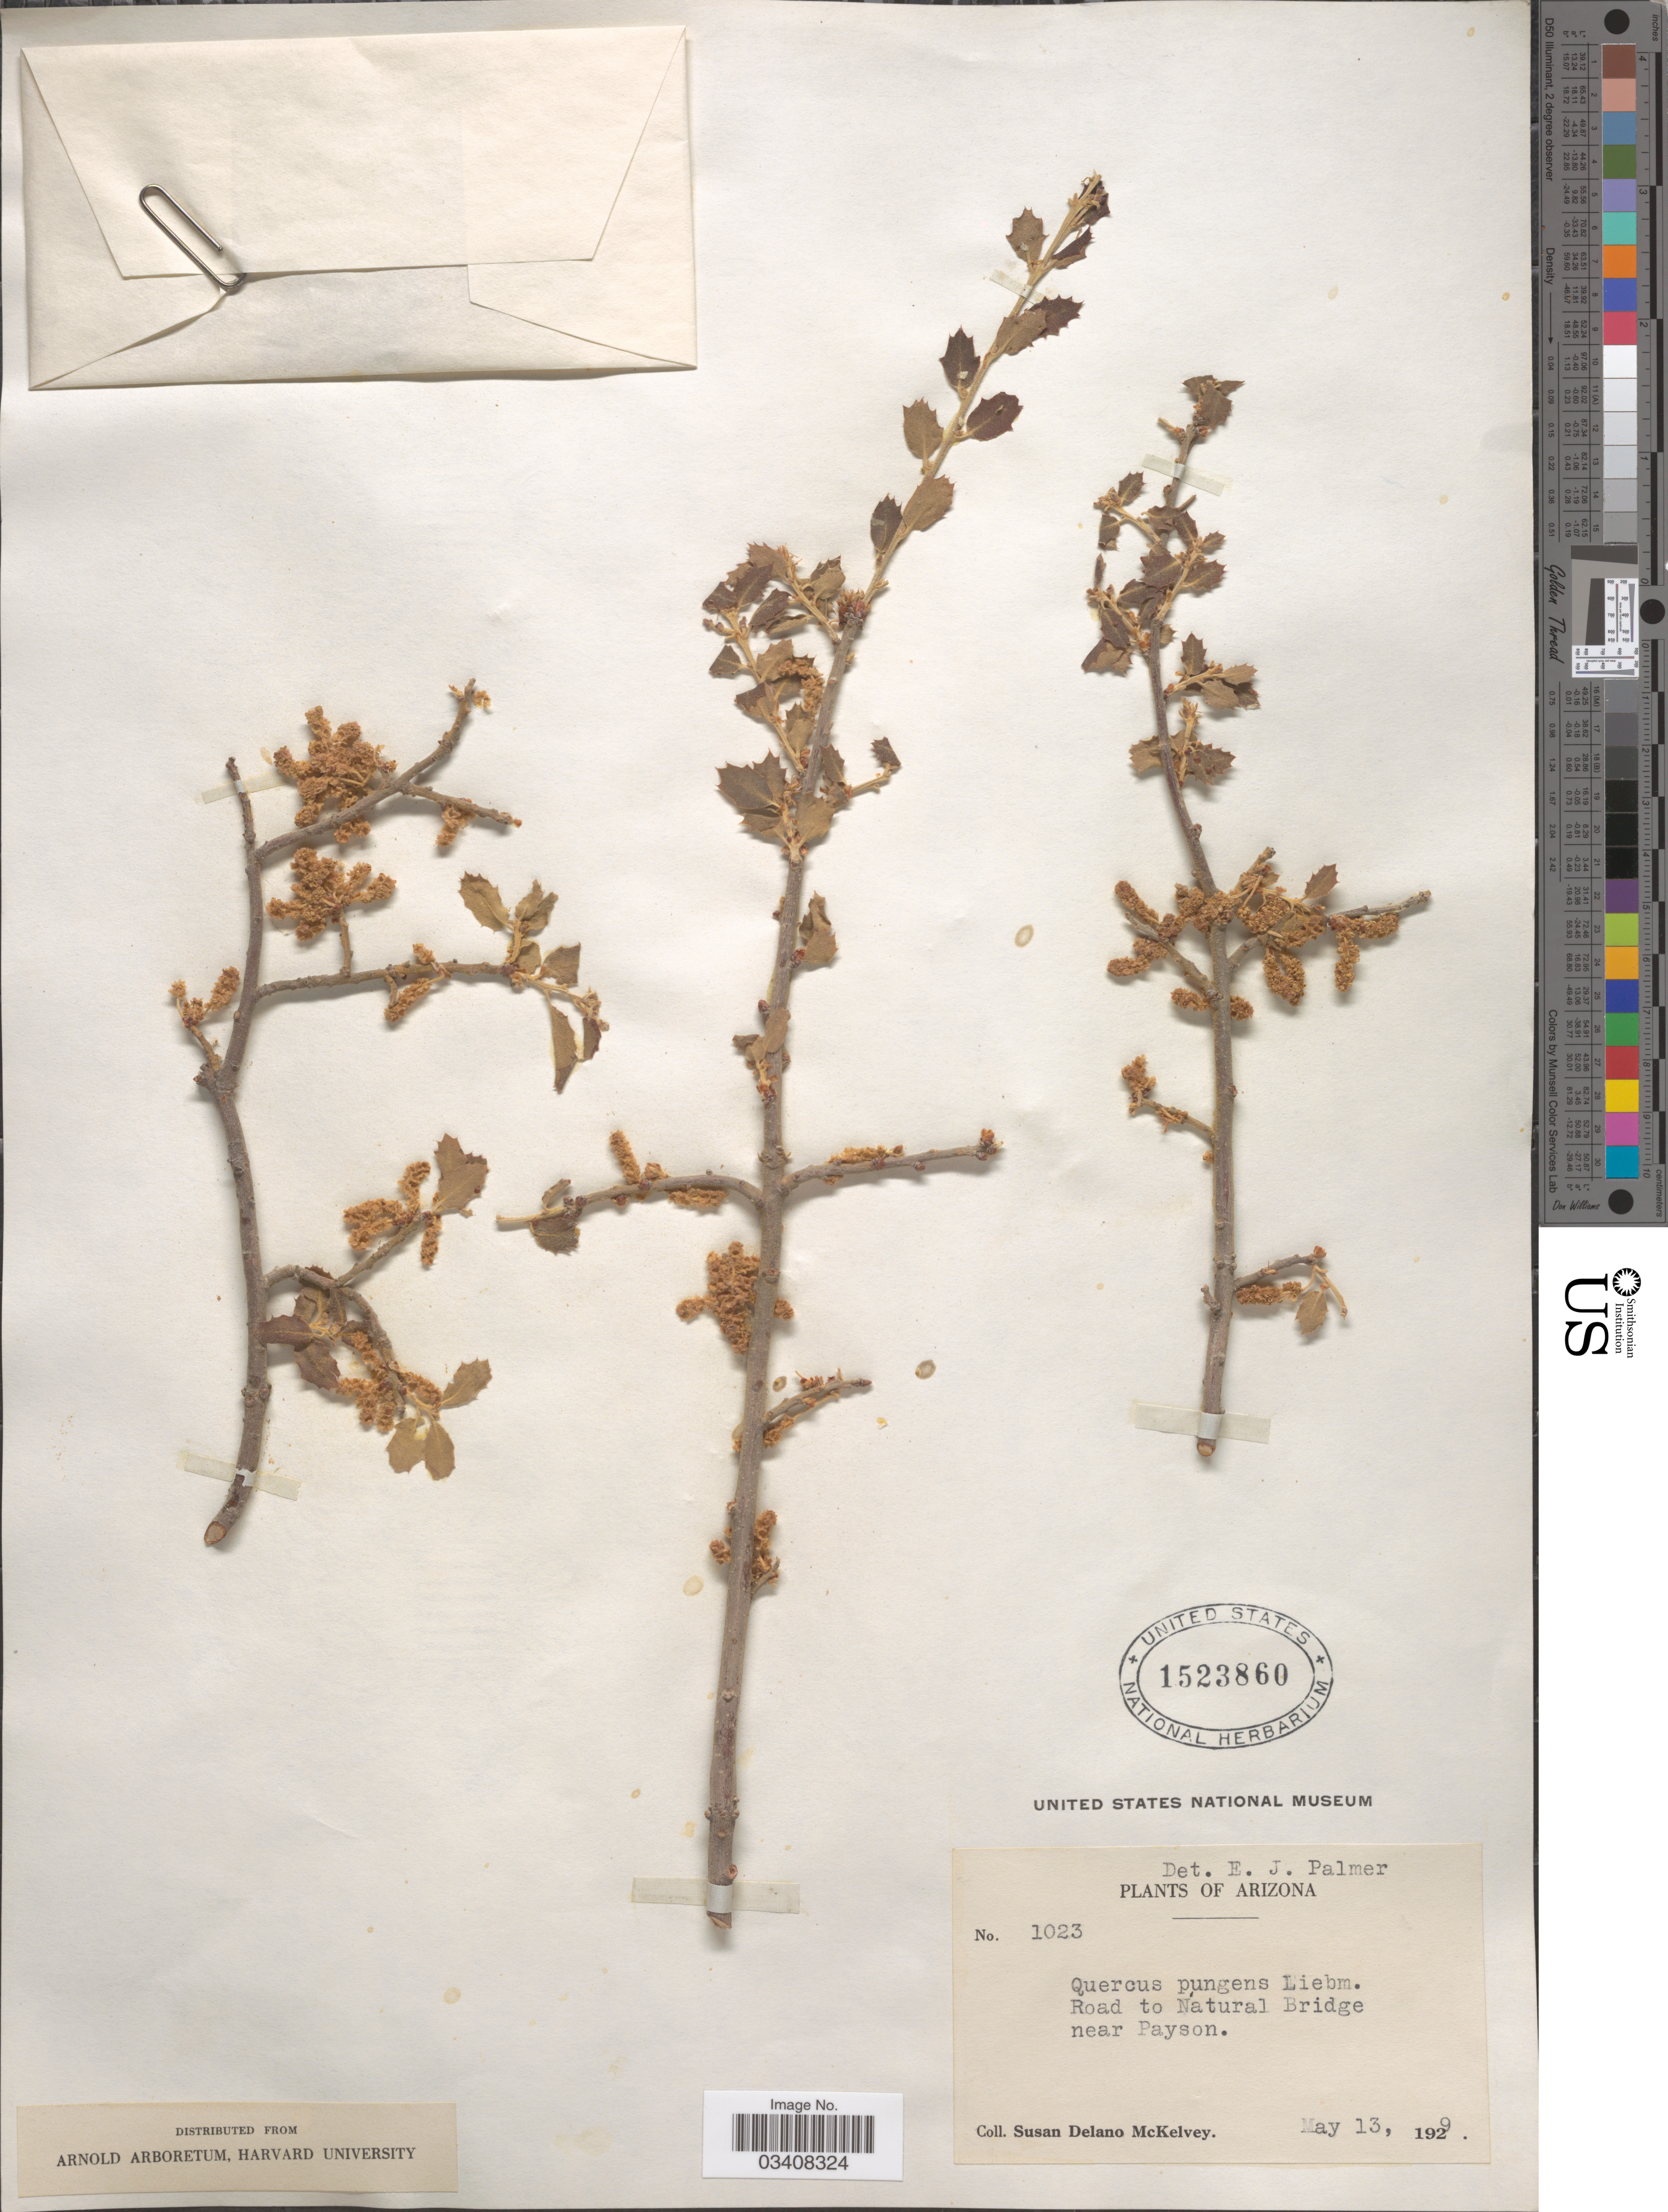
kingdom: Plantae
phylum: Tracheophyta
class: Magnoliopsida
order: Fagales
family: Fagaceae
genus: Quercus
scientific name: Quercus pungens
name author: Liebm.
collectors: S. A. McKelvey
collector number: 1023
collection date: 1929-05-13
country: United States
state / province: Arizona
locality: Road to Natural Bridge near Payson.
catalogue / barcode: US 1523860